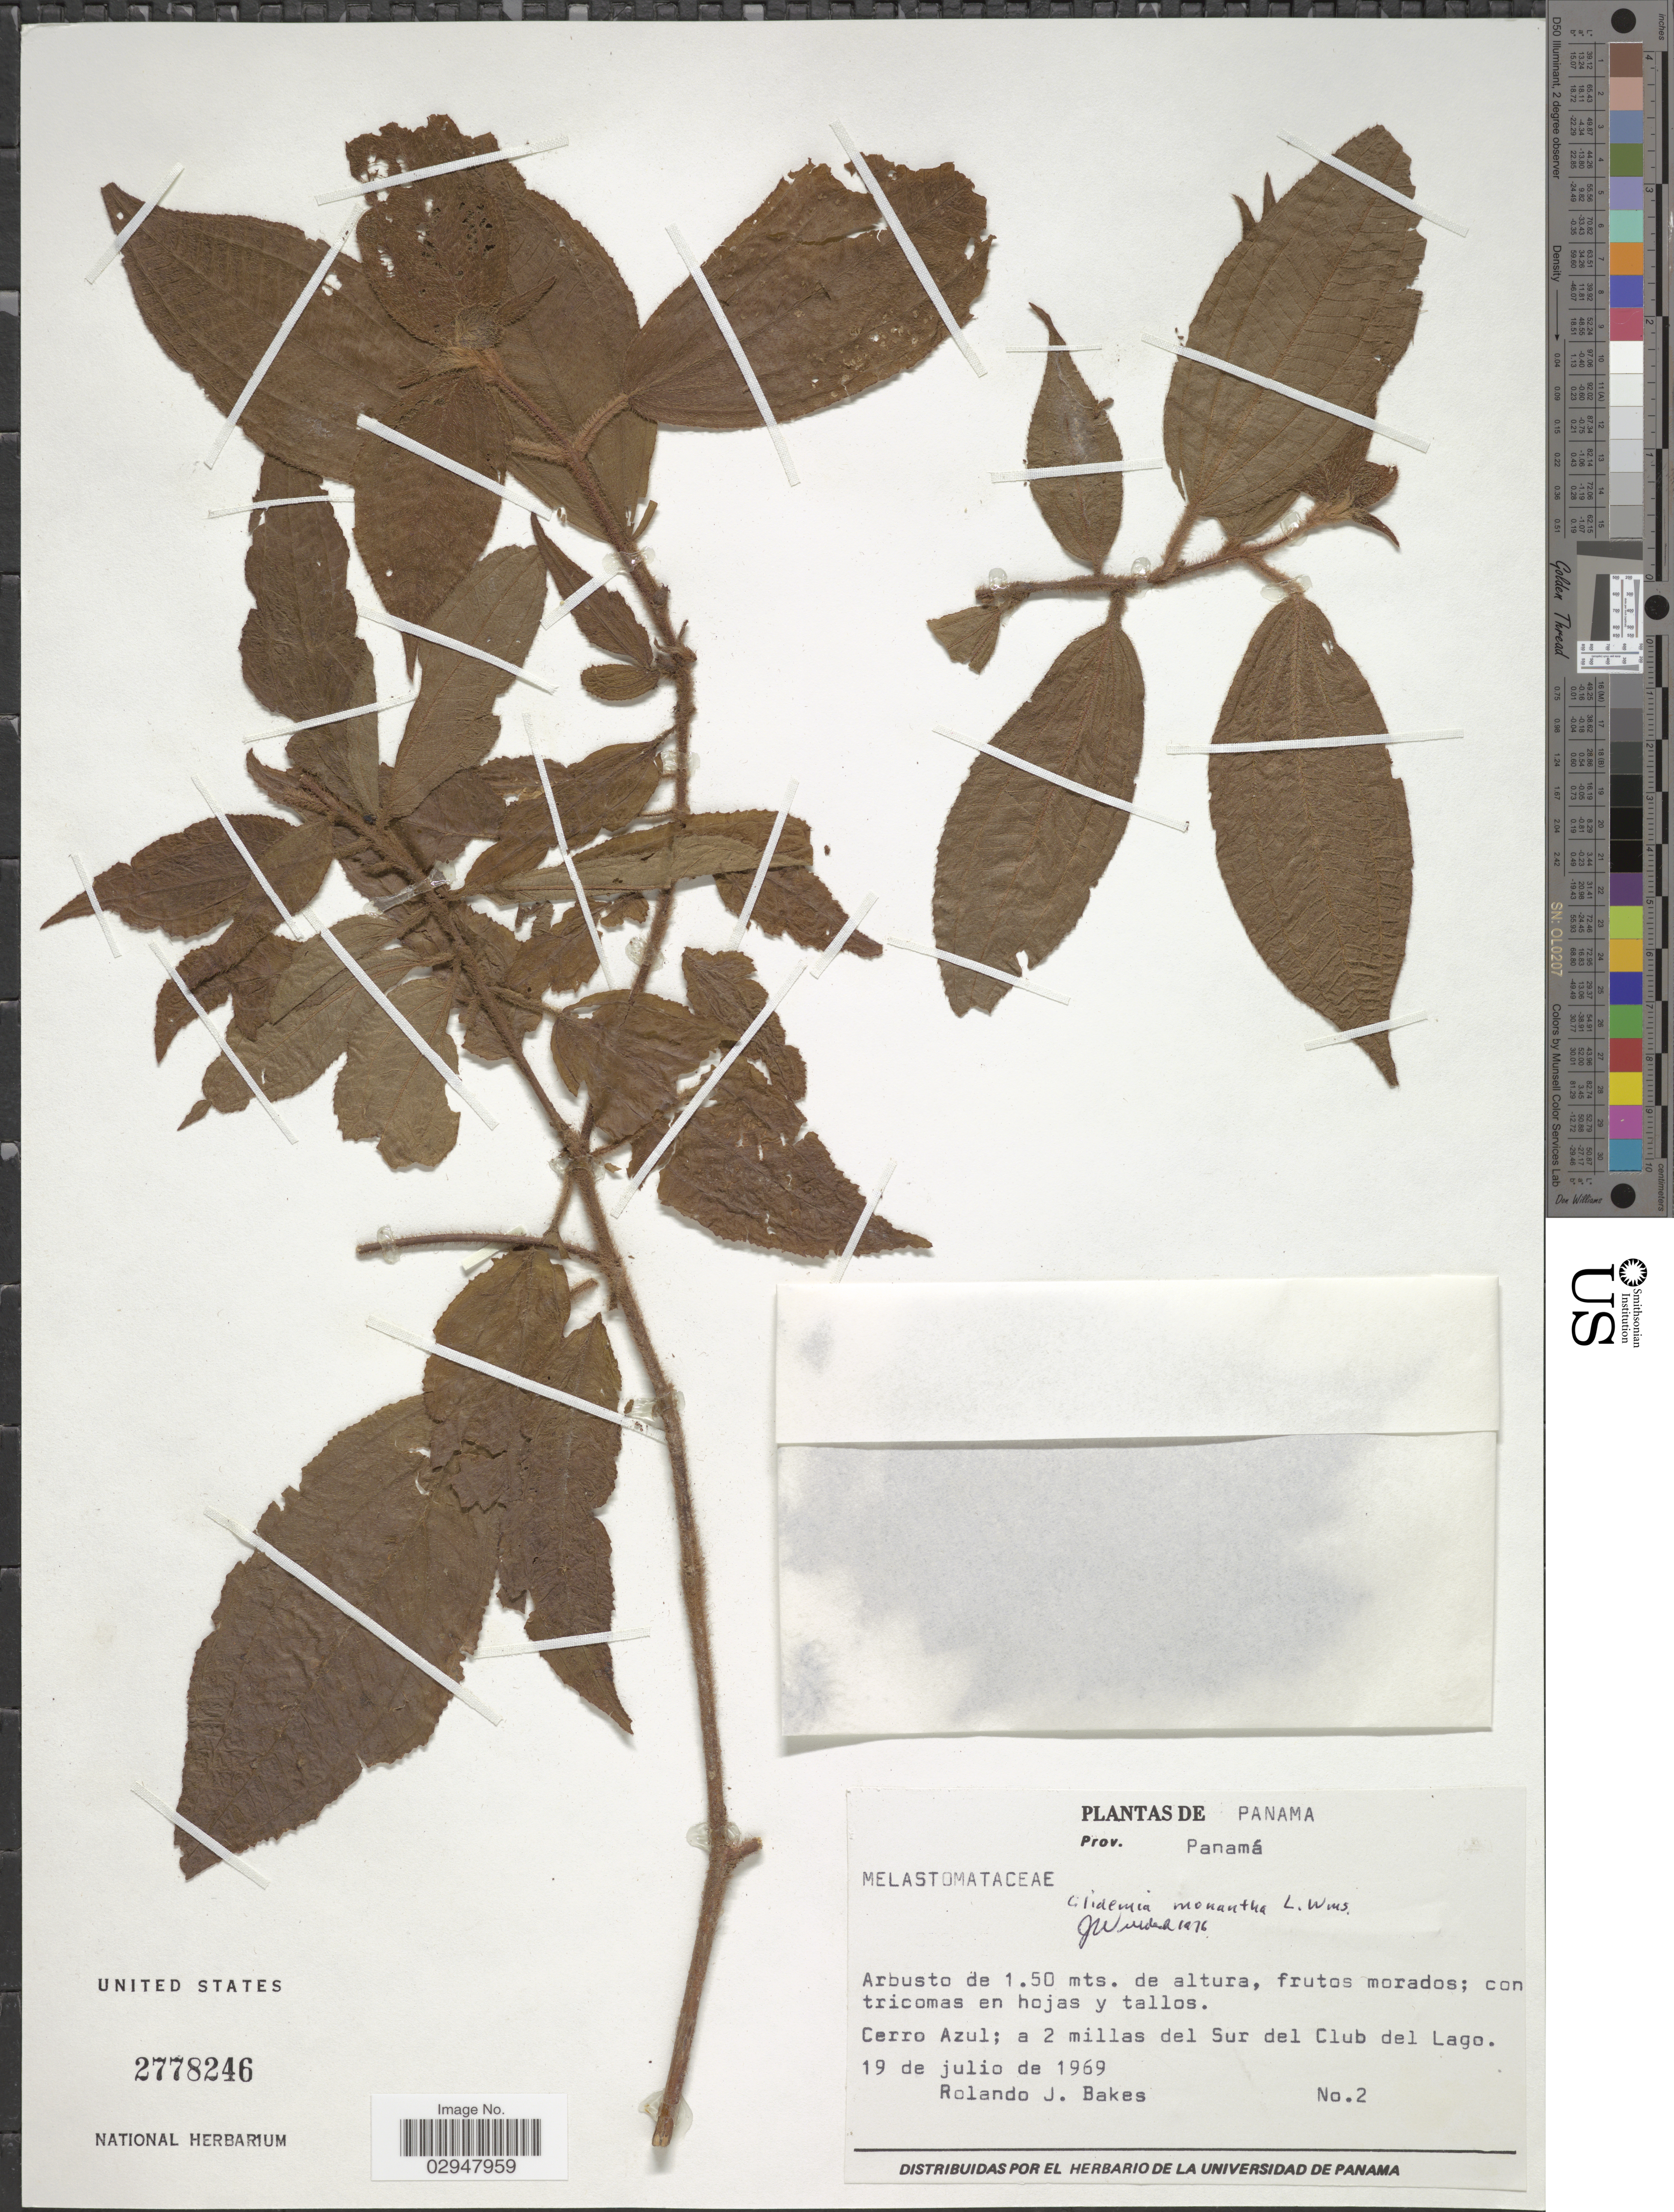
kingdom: Plantae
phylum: Tracheophyta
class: Magnoliopsida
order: Myrtales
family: Melastomataceae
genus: Clidemia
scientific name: Clidemia monantha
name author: L.O. Williams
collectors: R. Bakes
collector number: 2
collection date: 1969-07-19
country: Panama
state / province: Panamá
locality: Cerro Azul, a 2 millas del Sur del Club del Lago.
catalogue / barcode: US 2778246